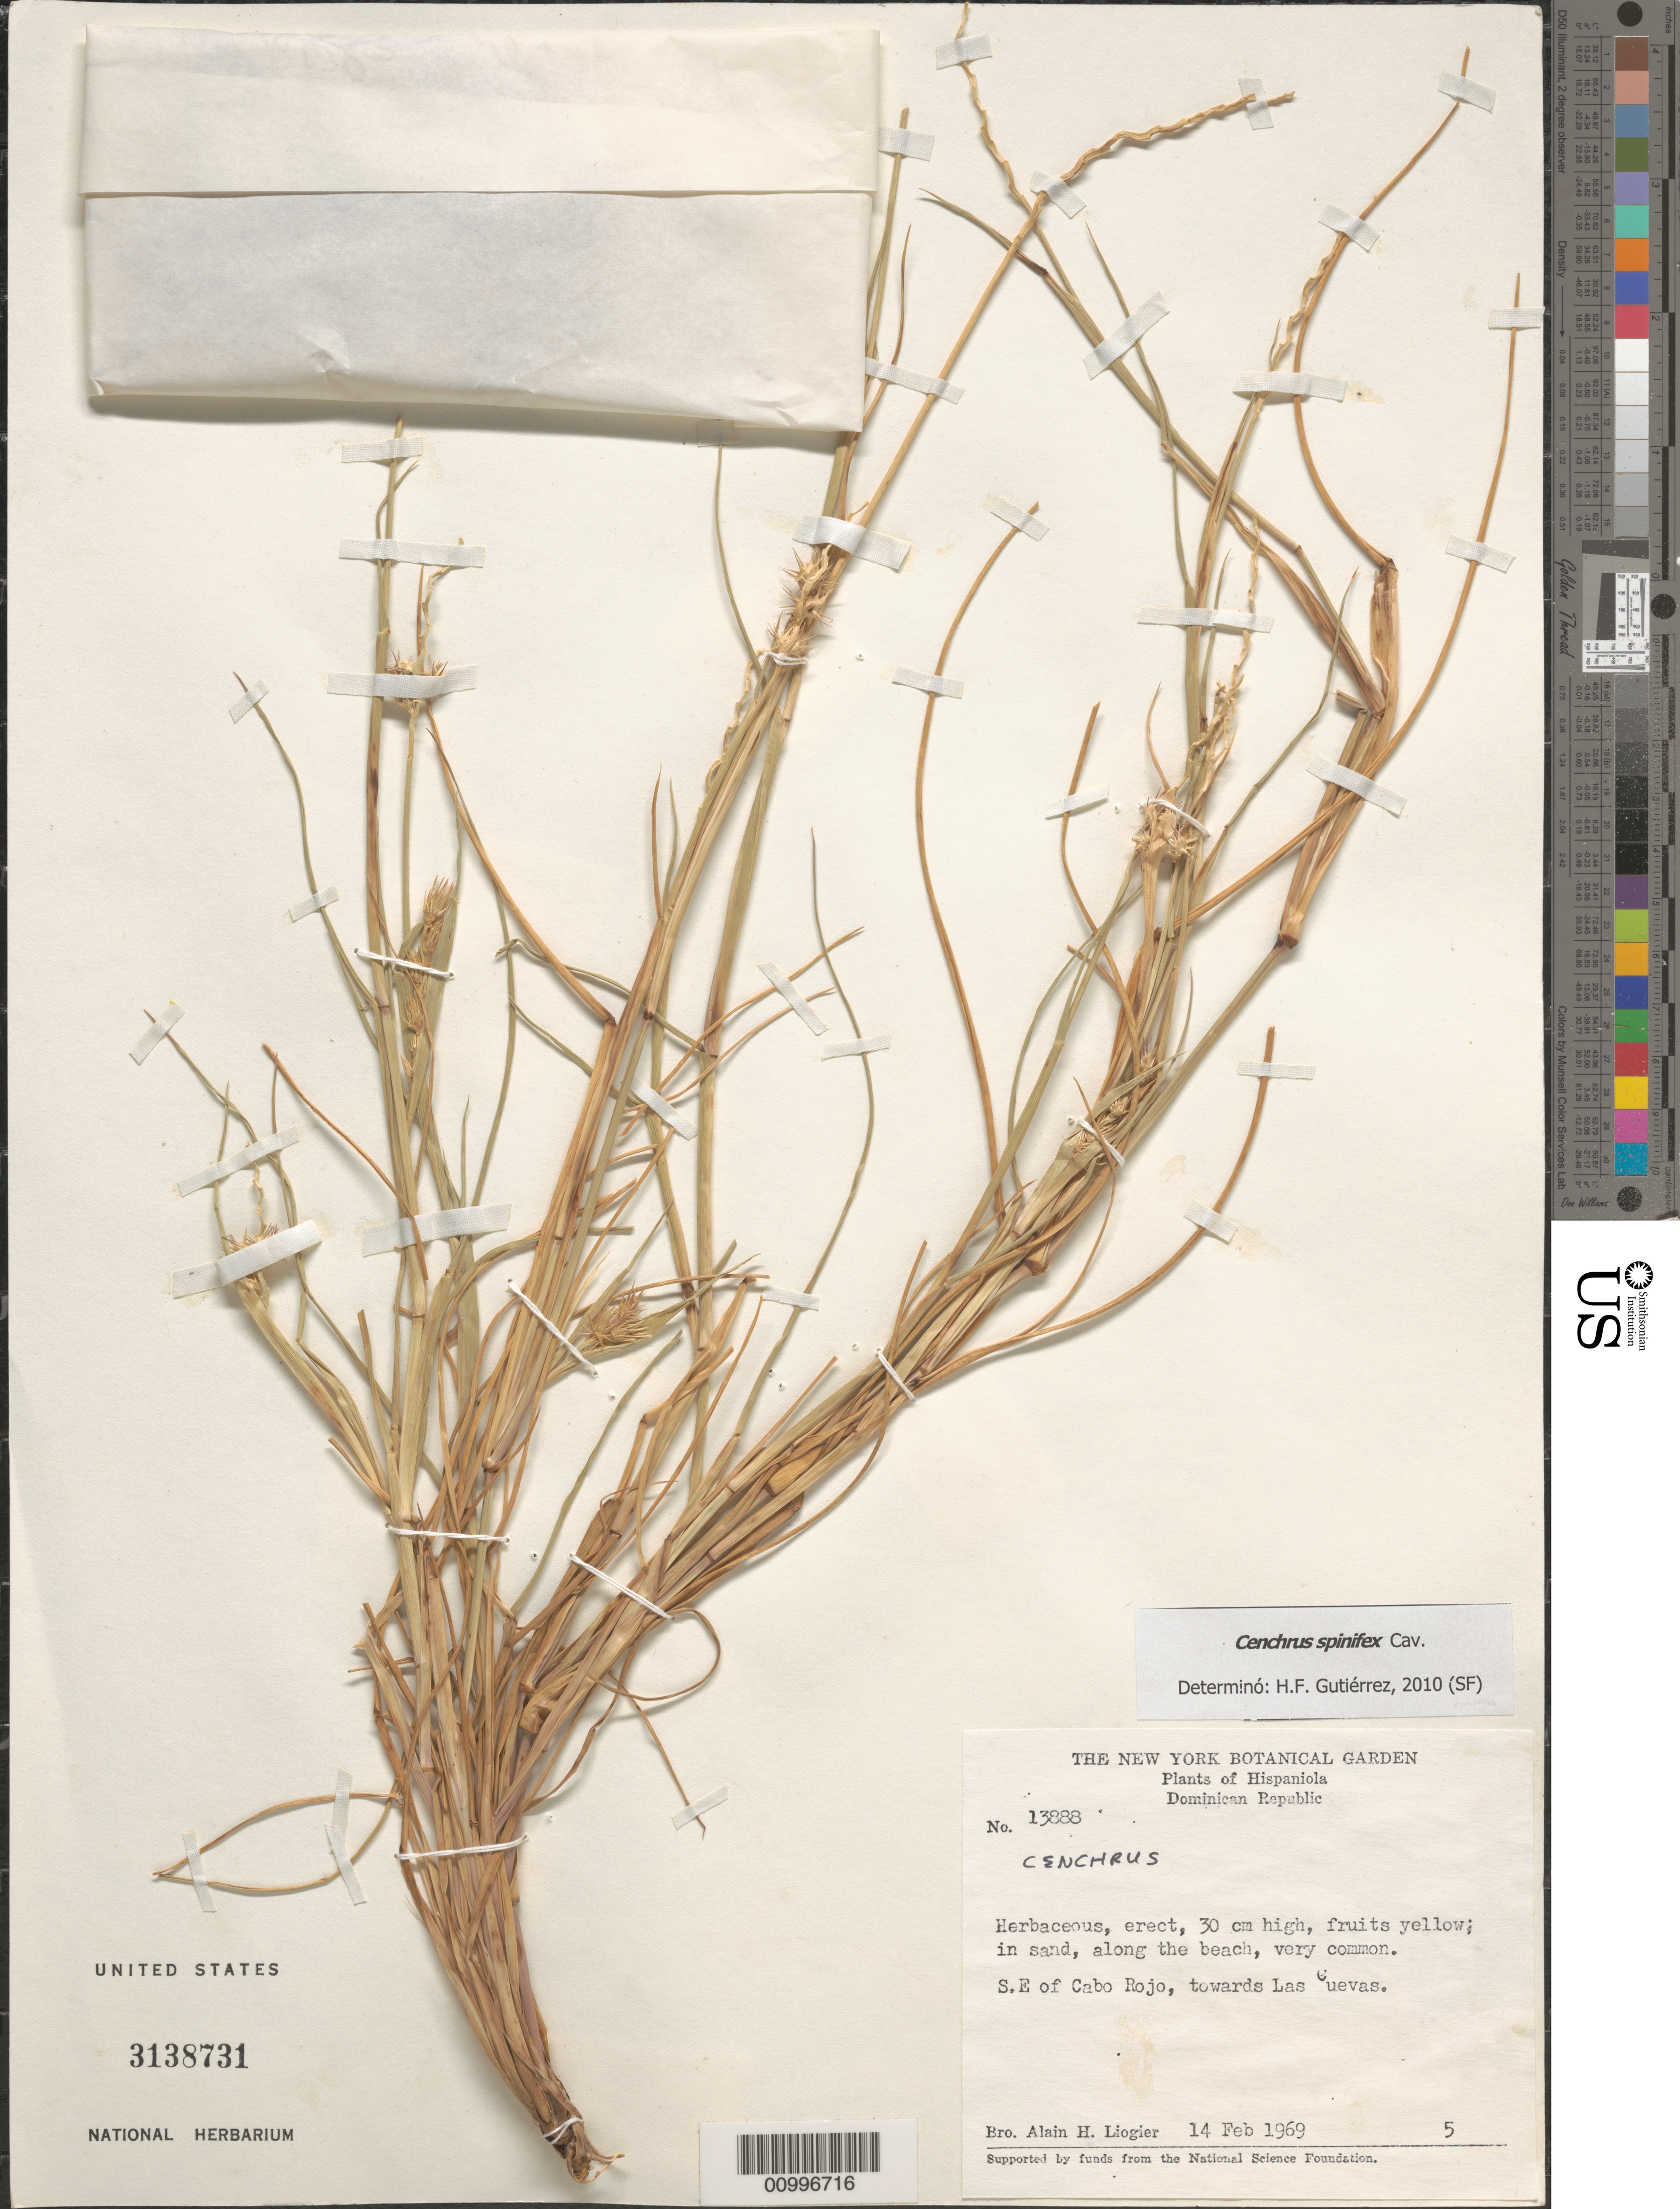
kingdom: Plantae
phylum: Tracheophyta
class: Liliopsida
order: Poales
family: Poaceae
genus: Cenchrus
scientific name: Cenchrus spinifex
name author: Cav.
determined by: Gutiérrez, H. F.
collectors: A. H. Liogier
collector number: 13888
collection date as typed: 14 Feb 1969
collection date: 1969-02-14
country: Dominican Republic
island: Hispaniola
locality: S.E. of Cabo Rojo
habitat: In sand, along the beach, very common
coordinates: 0 N, 0 E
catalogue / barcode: US 3138731